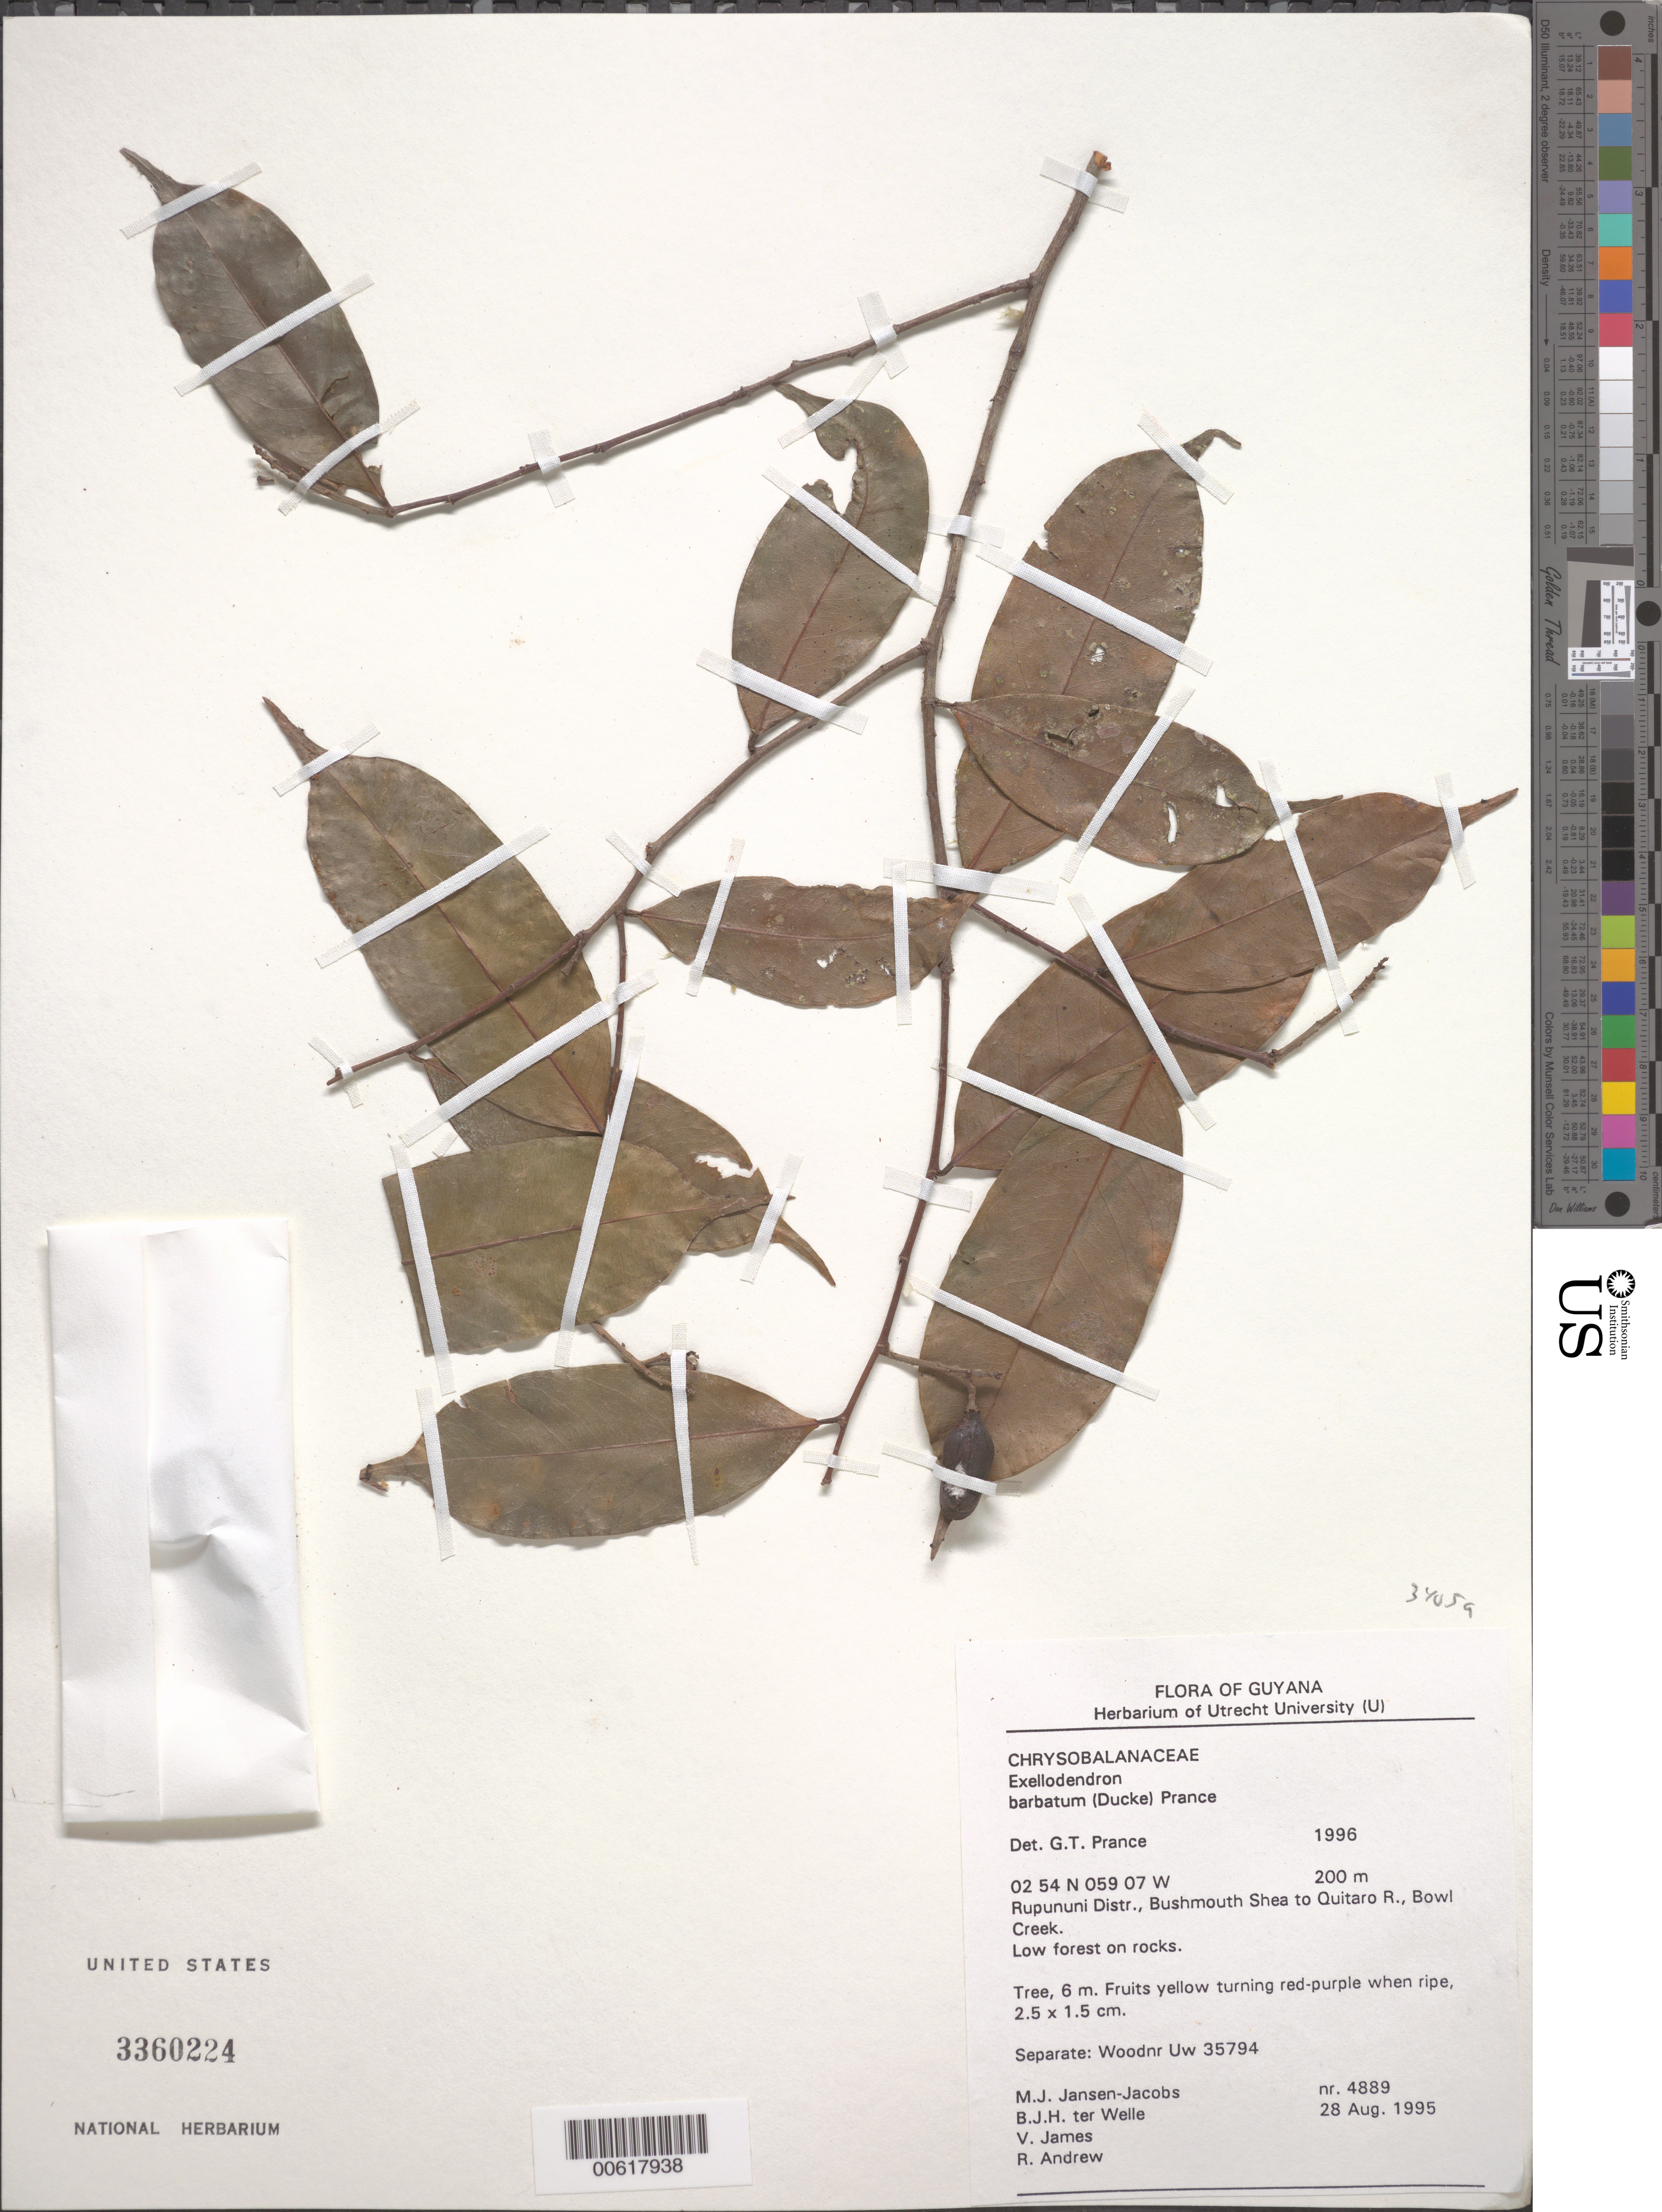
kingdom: Plantae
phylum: Tracheophyta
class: Magnoliopsida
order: Malpighiales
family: Chrysobalanaceae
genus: Exellodendron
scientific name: Exellodendron barbatum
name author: (Ducke) Prance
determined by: Prance, G. T.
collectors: M. J. Jansen-Jacobs, B. Welle, V. James & R. Andrew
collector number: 4889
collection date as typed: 28-Aug-95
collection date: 1995-08-28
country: Guyana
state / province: U. Takutu-U. Essequibo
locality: Bowl Creek, Bushmouth, Shea to Quitaro River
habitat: Low forest on rocks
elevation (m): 200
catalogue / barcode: US 3360224